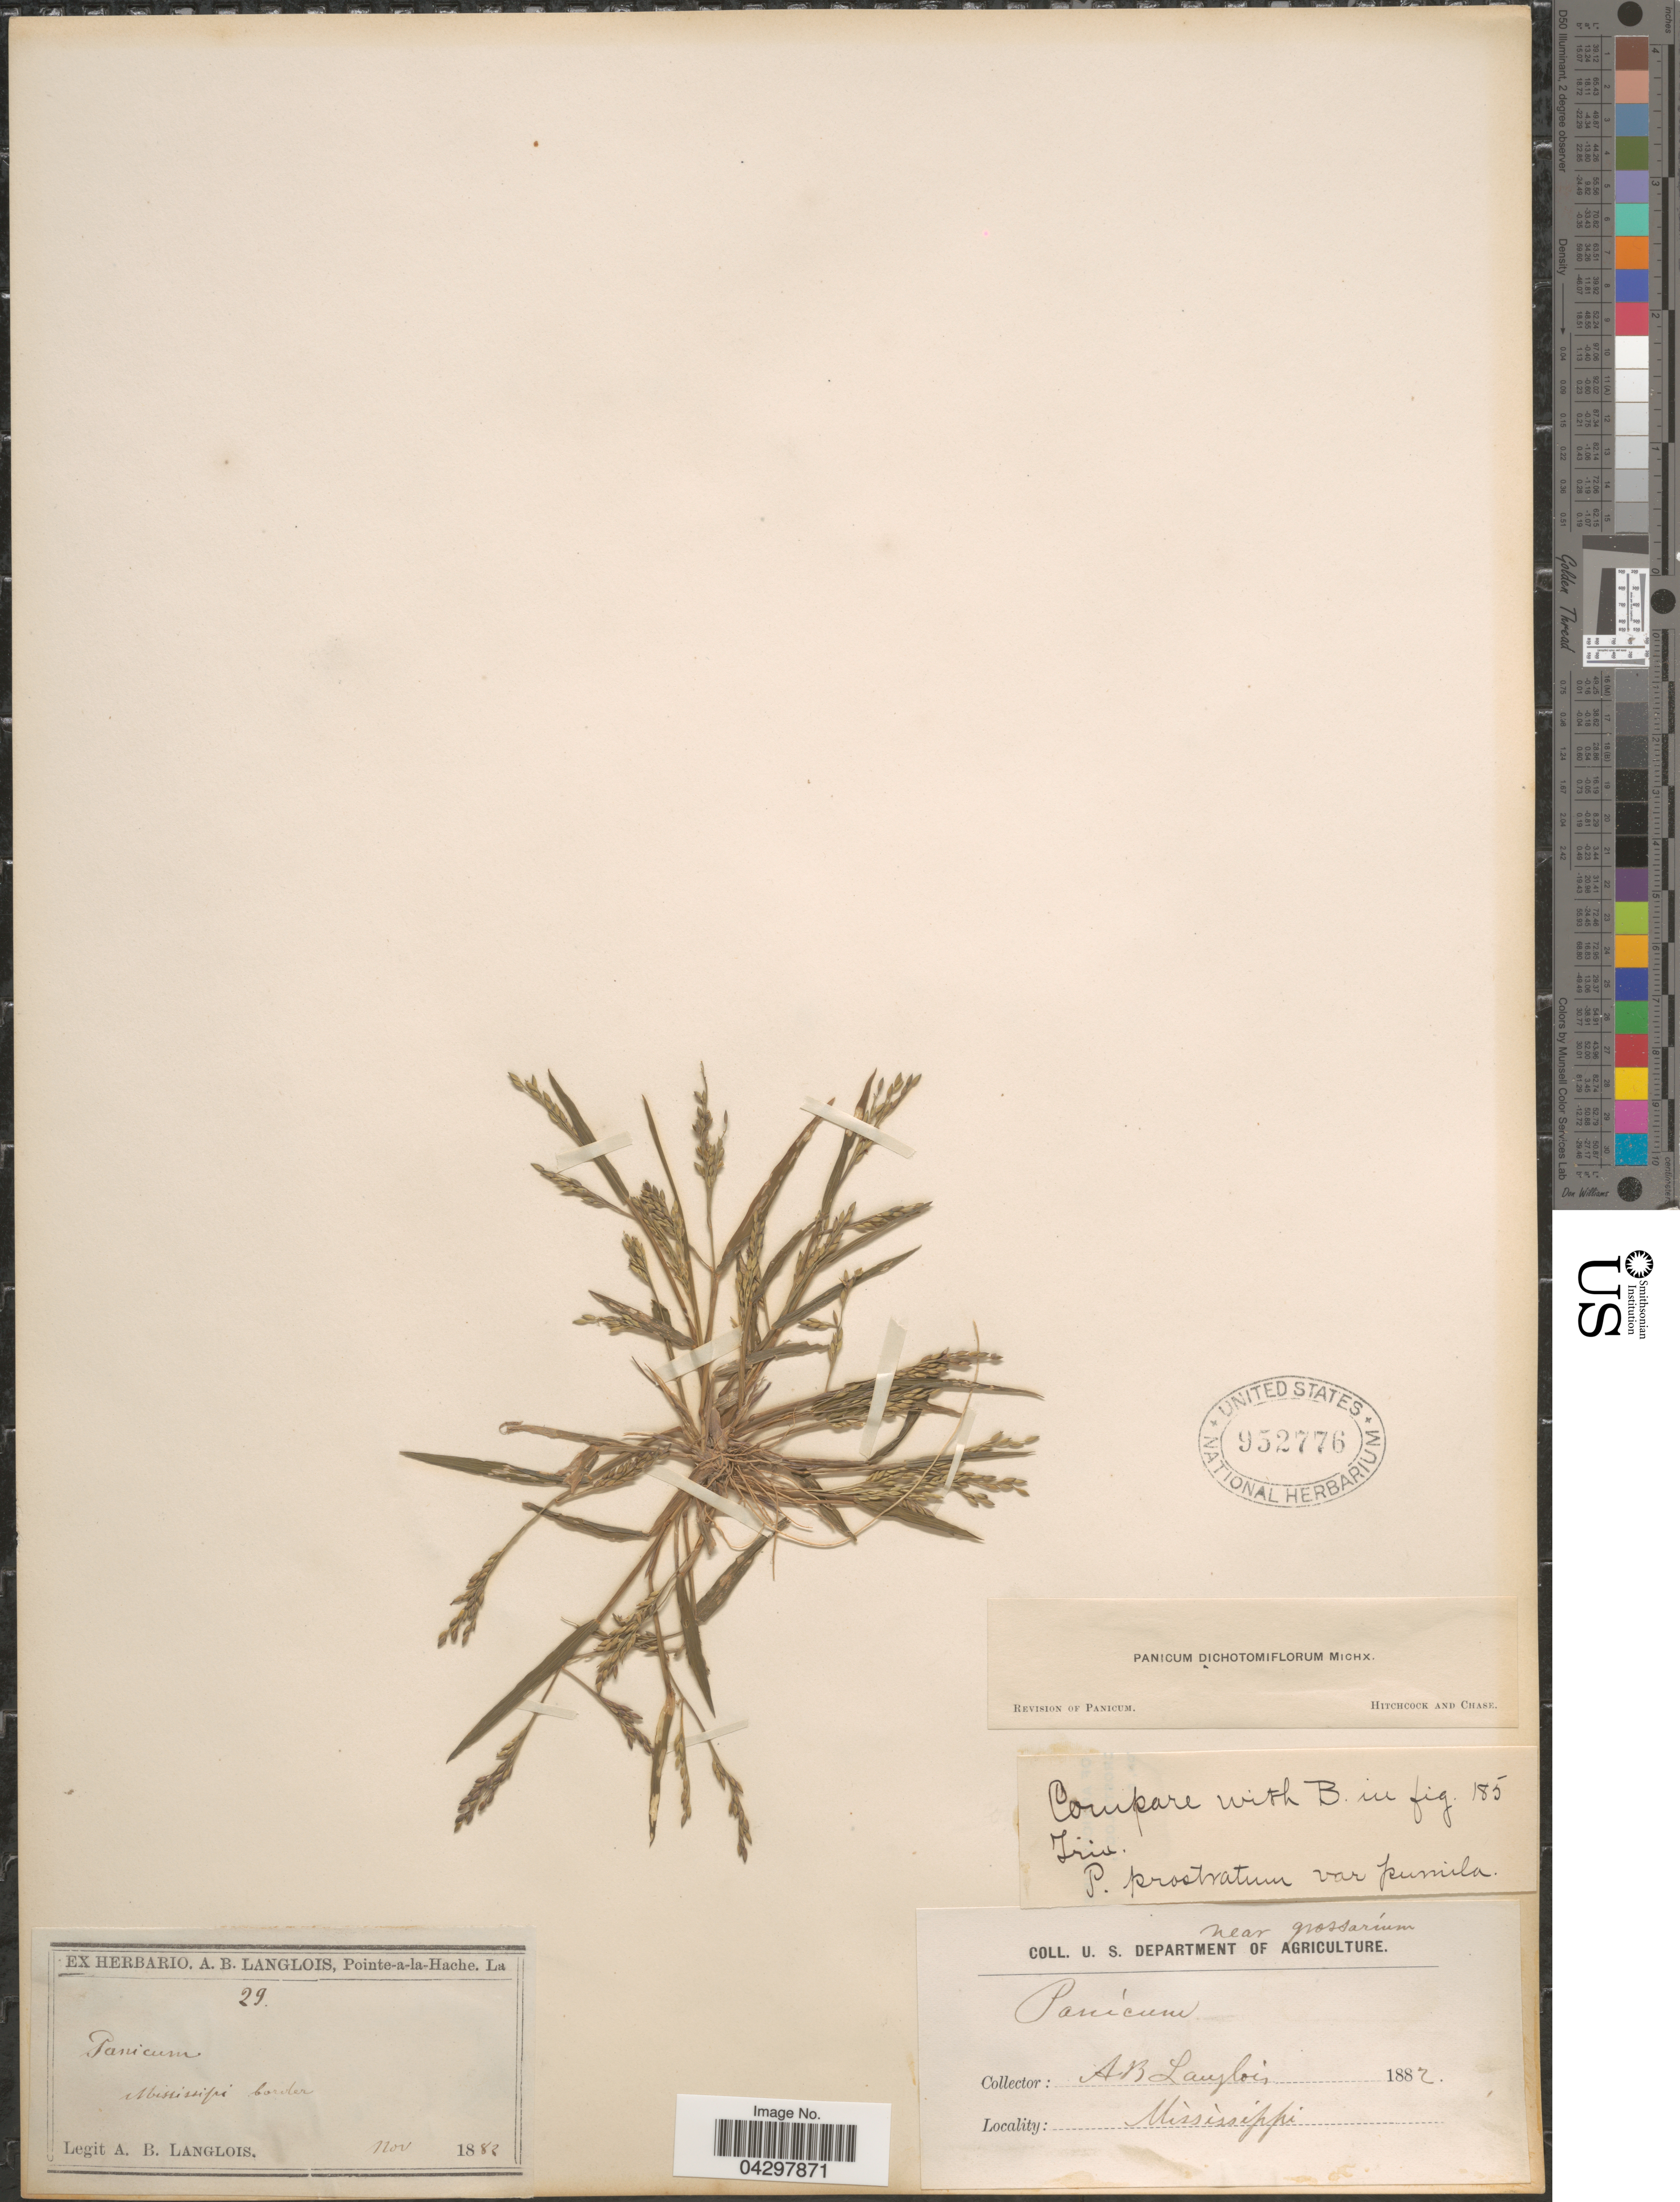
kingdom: Plantae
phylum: Tracheophyta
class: Liliopsida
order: Poales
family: Poaceae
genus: Panicum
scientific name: Panicum dichotomiflorum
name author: Michx.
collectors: A. Langlois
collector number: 29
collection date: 1882-11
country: United States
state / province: Mississippi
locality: Mississippi border.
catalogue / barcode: US 952776